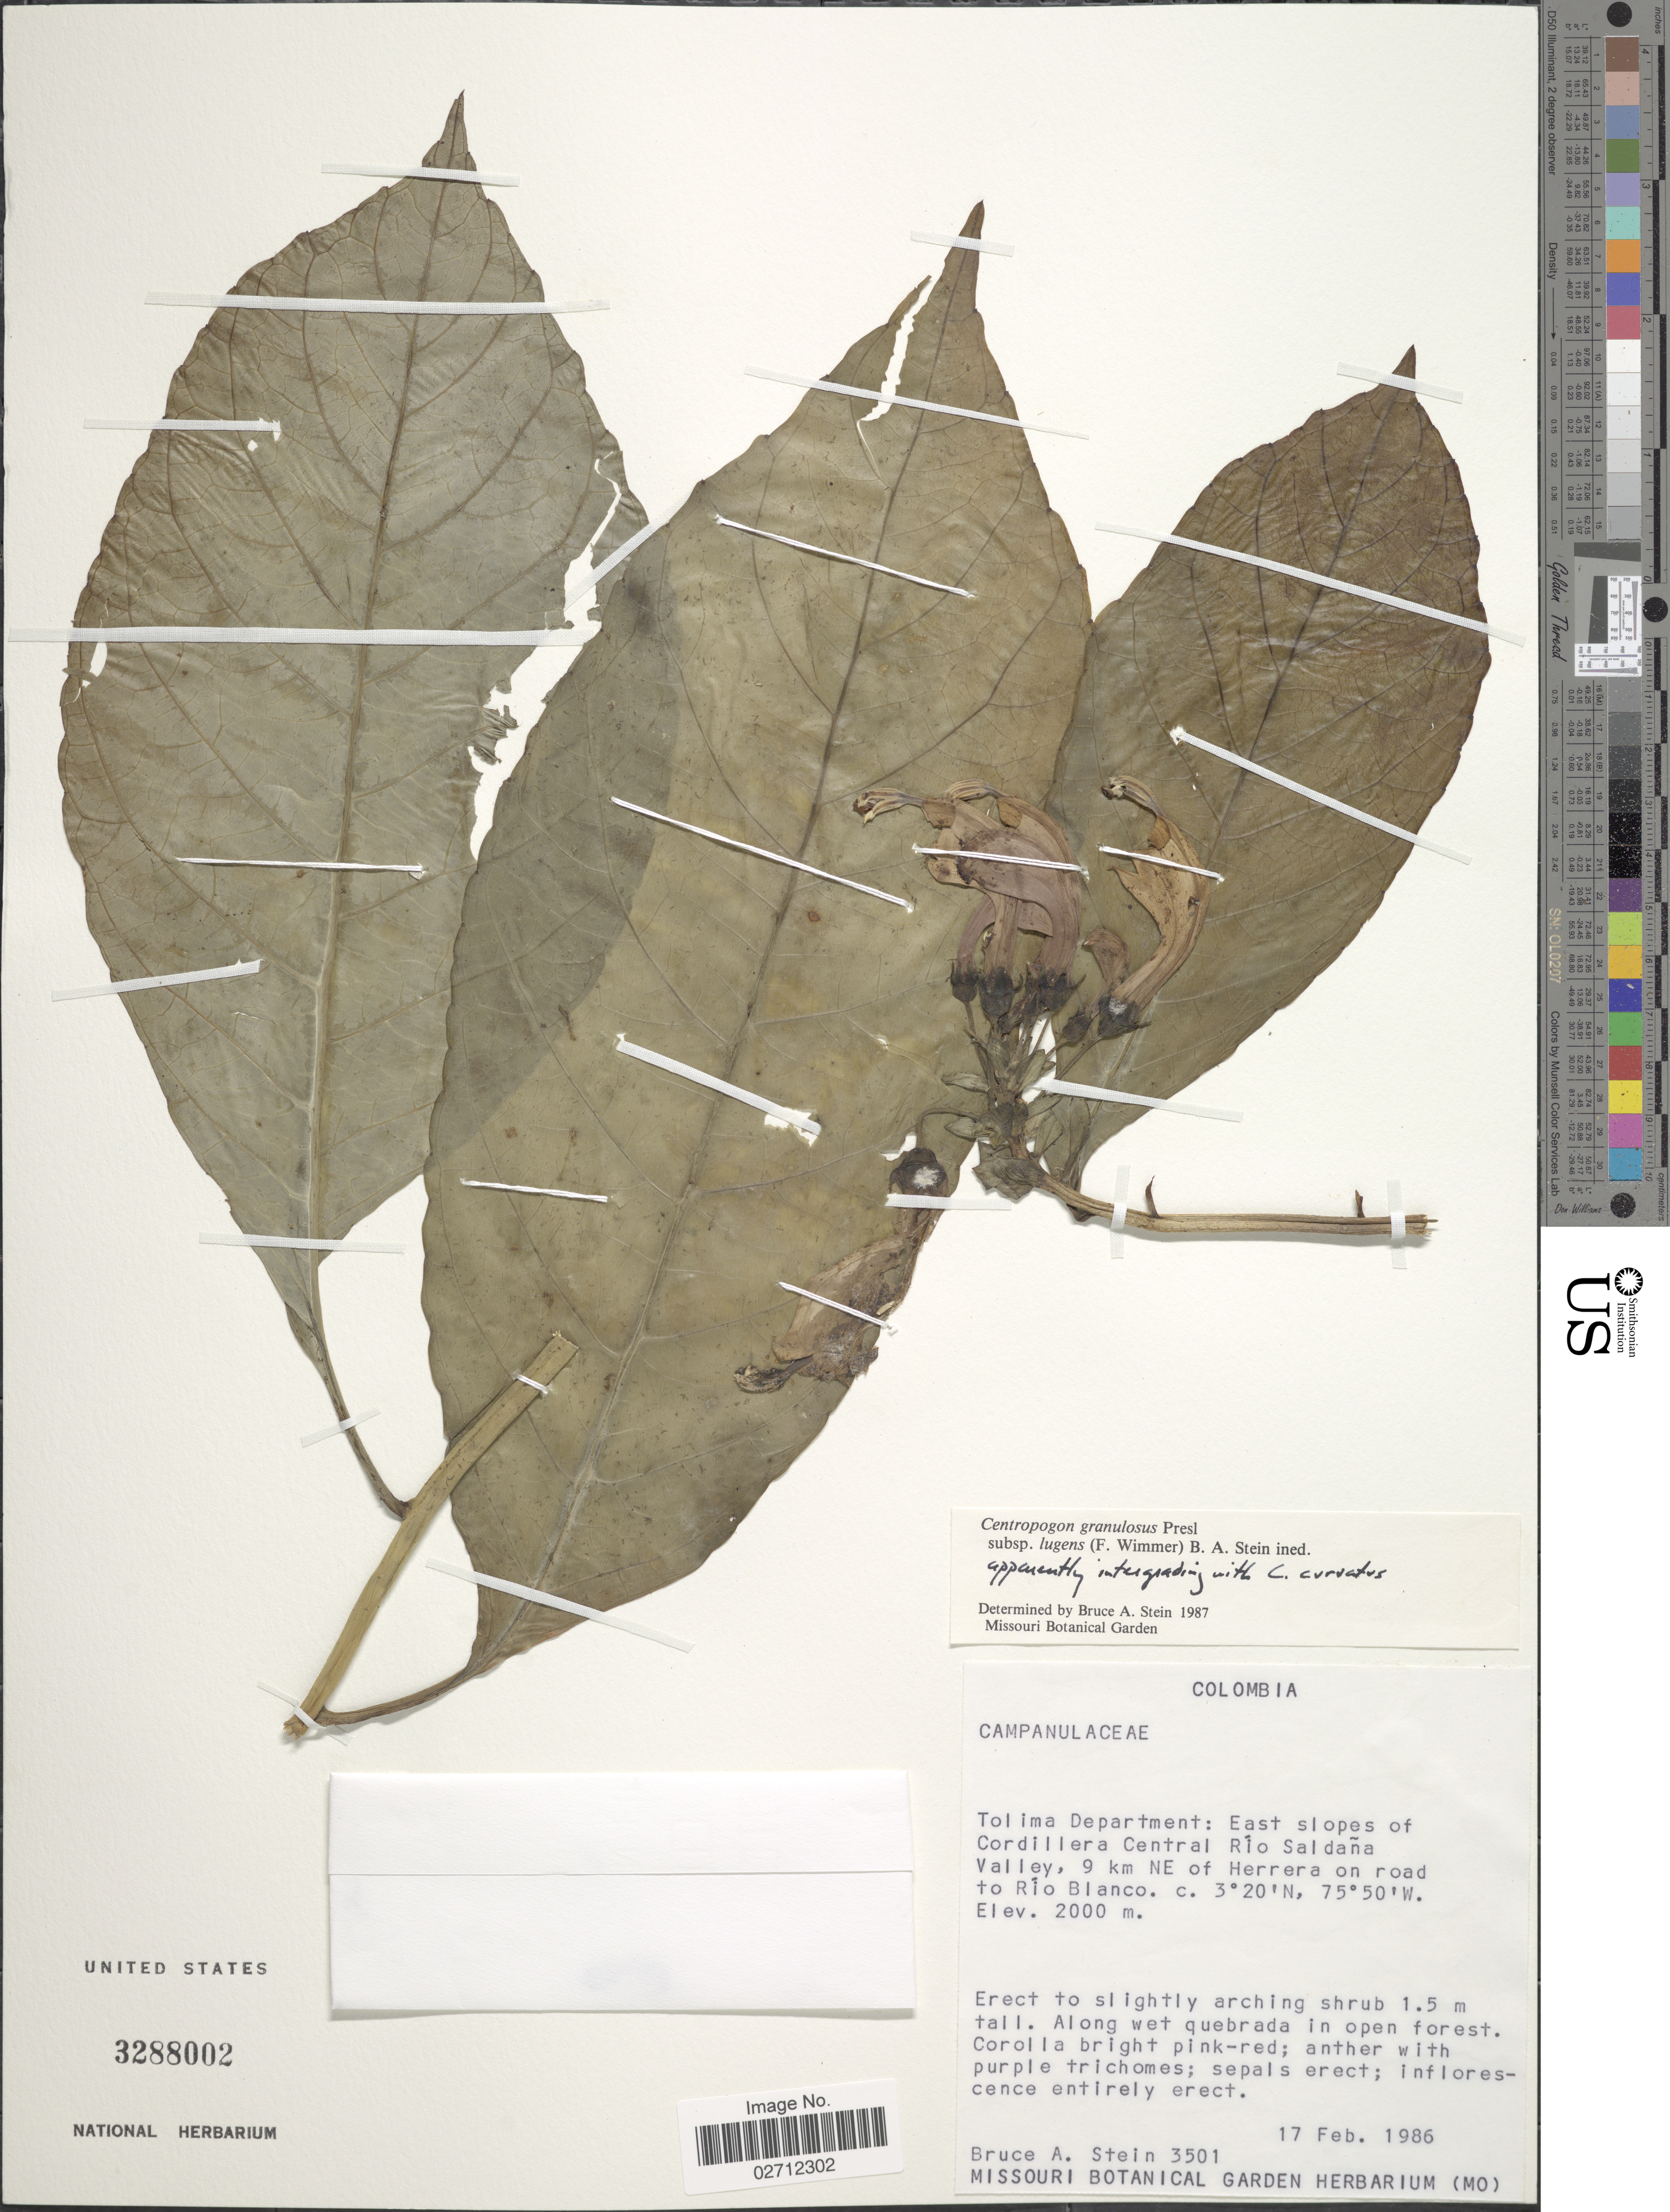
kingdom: Plantae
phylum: Tracheophyta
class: Magnoliopsida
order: Asterales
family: Campanulaceae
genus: Centropogon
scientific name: Centropogon granulosus subsp. lugens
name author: B.A. Stein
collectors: B. A. Stein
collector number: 3501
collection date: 1986-02-17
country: Colombia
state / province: Tolima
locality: Tolima Department: East slopes of Cordillera Central Río Saldaña Valley, 9 km NE of Herrera on road to Río Blanco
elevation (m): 2000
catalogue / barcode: US 3288002